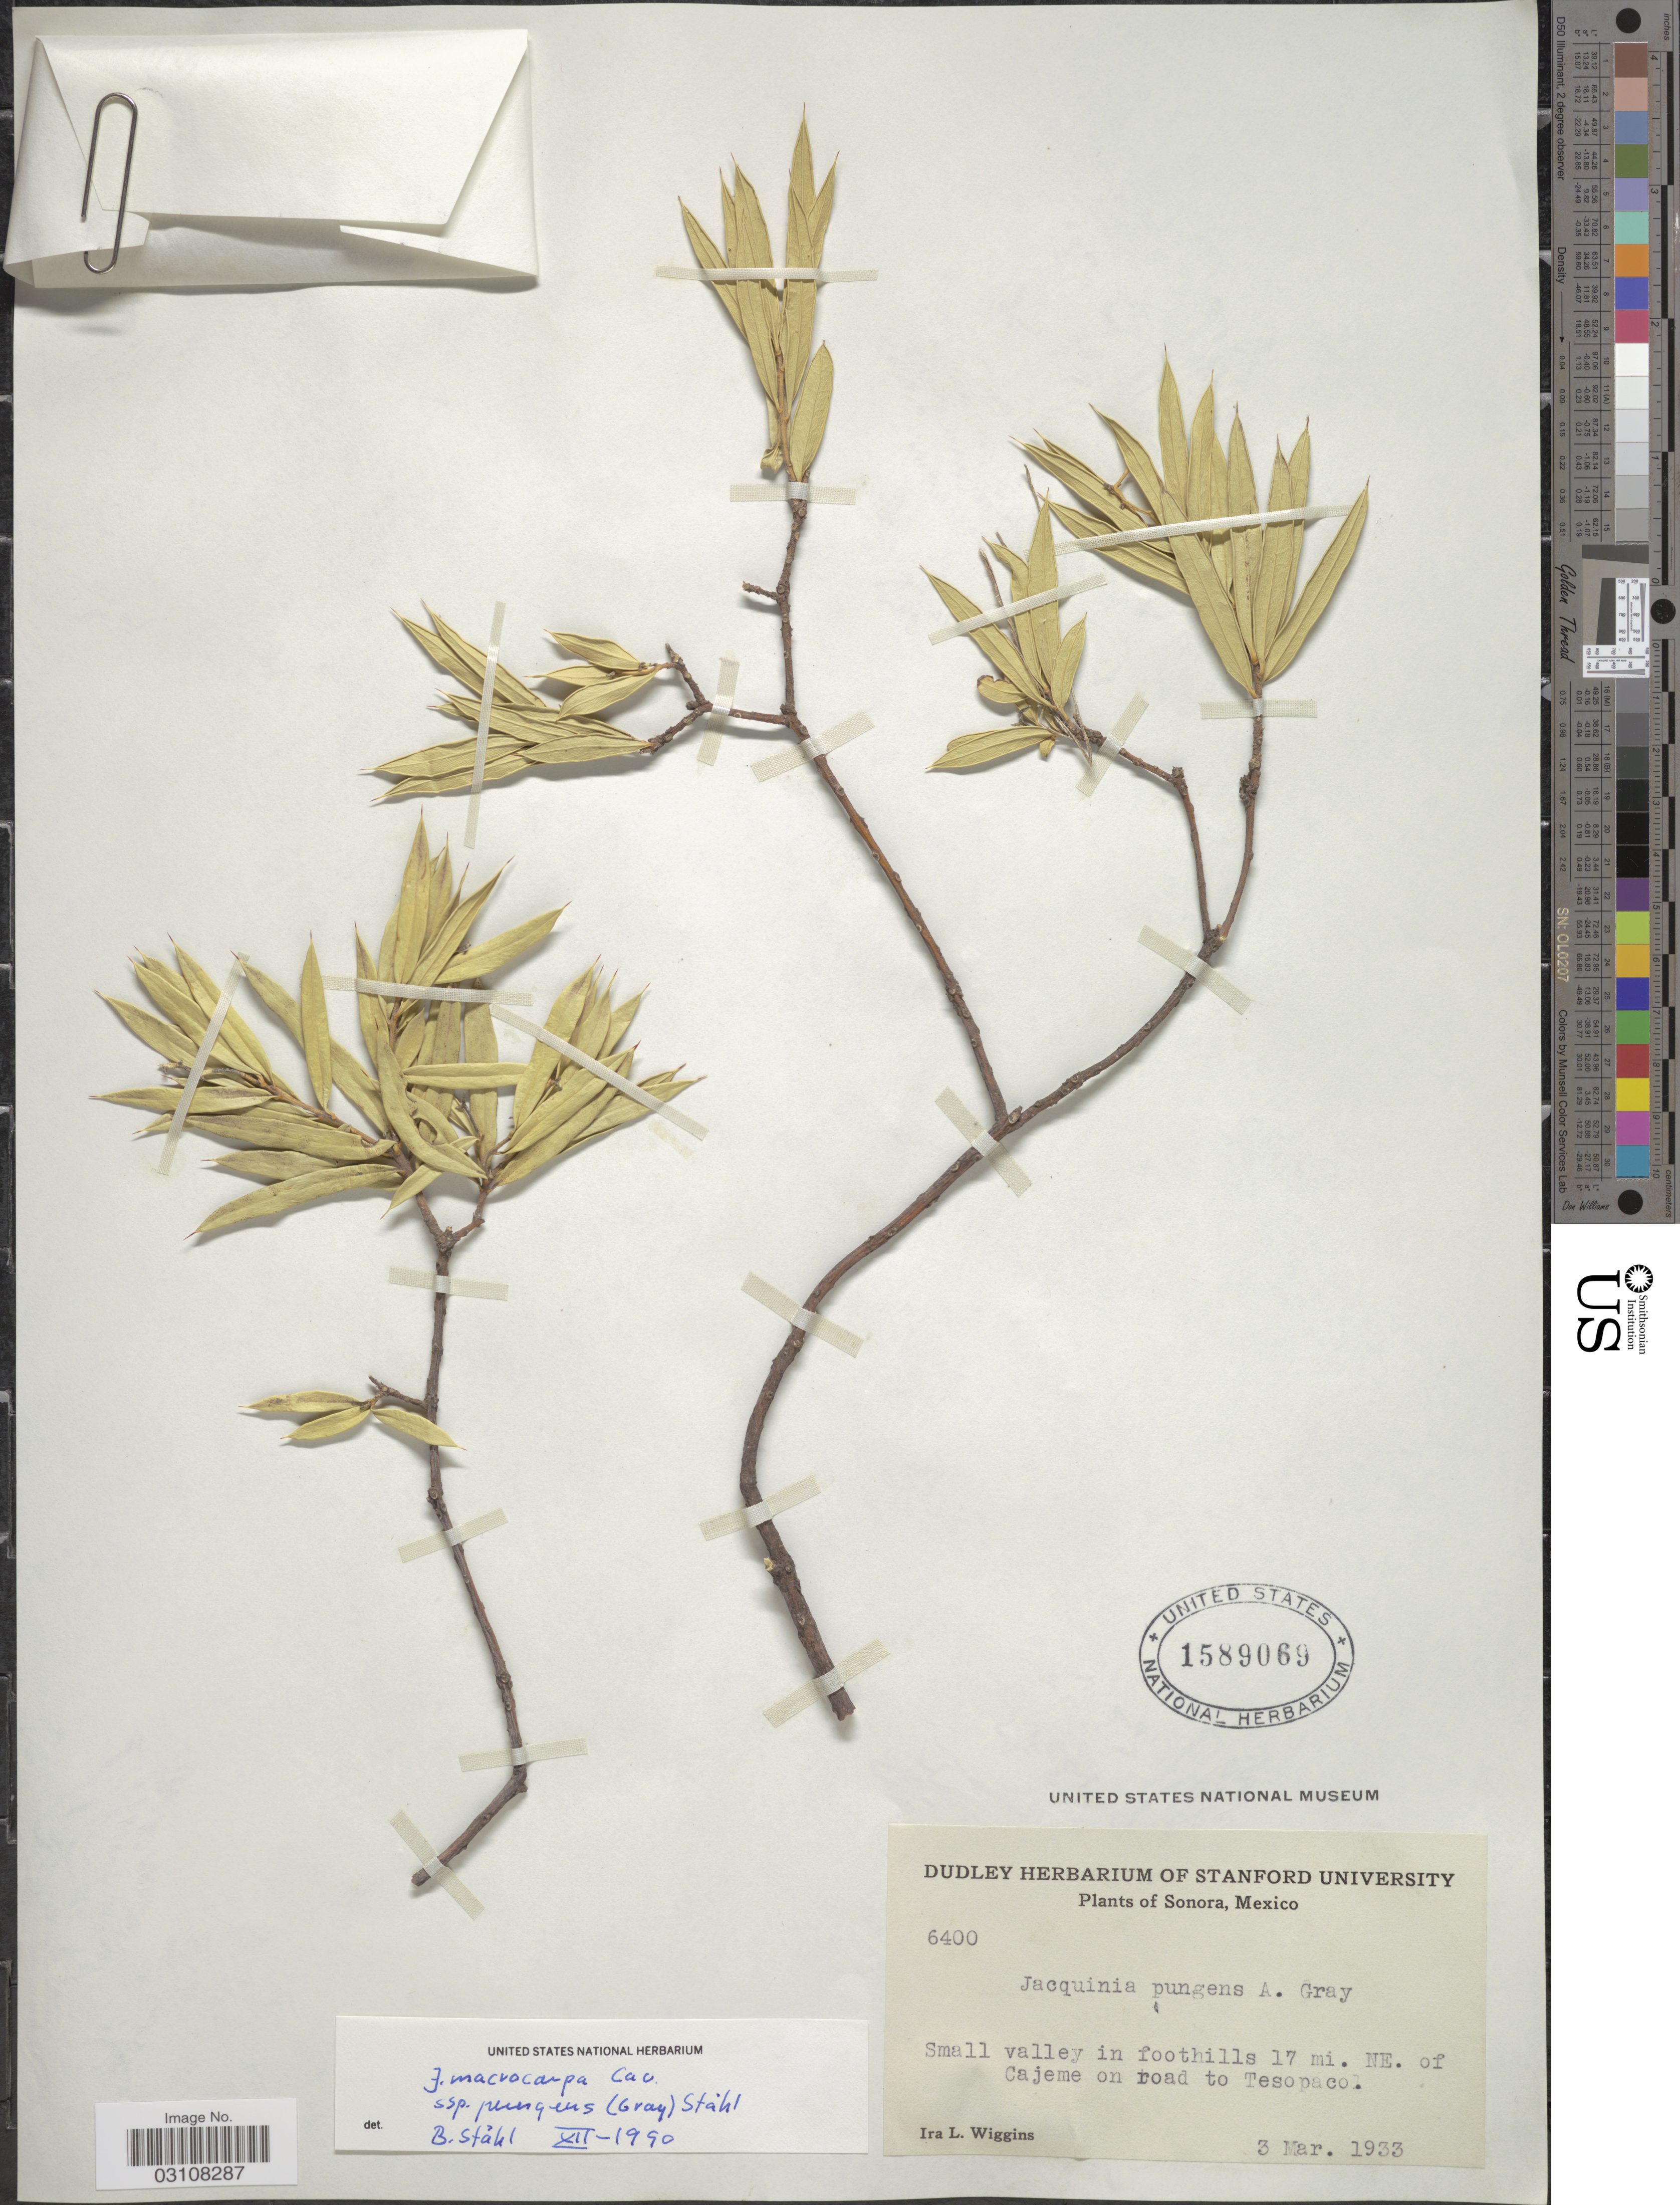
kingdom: Plantae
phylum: Tracheophyta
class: Magnoliopsida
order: Ericales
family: Primulaceae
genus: Jacquinia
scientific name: Jacquinia macrocarpa subsp. pungens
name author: Cav.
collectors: I. L. Wiggins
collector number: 6400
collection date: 1933-03-03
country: Mexico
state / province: Sonora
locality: Small valley in foothills 17 mi. NE. of Cajeme on road to Tesopacol.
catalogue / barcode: US 1589069